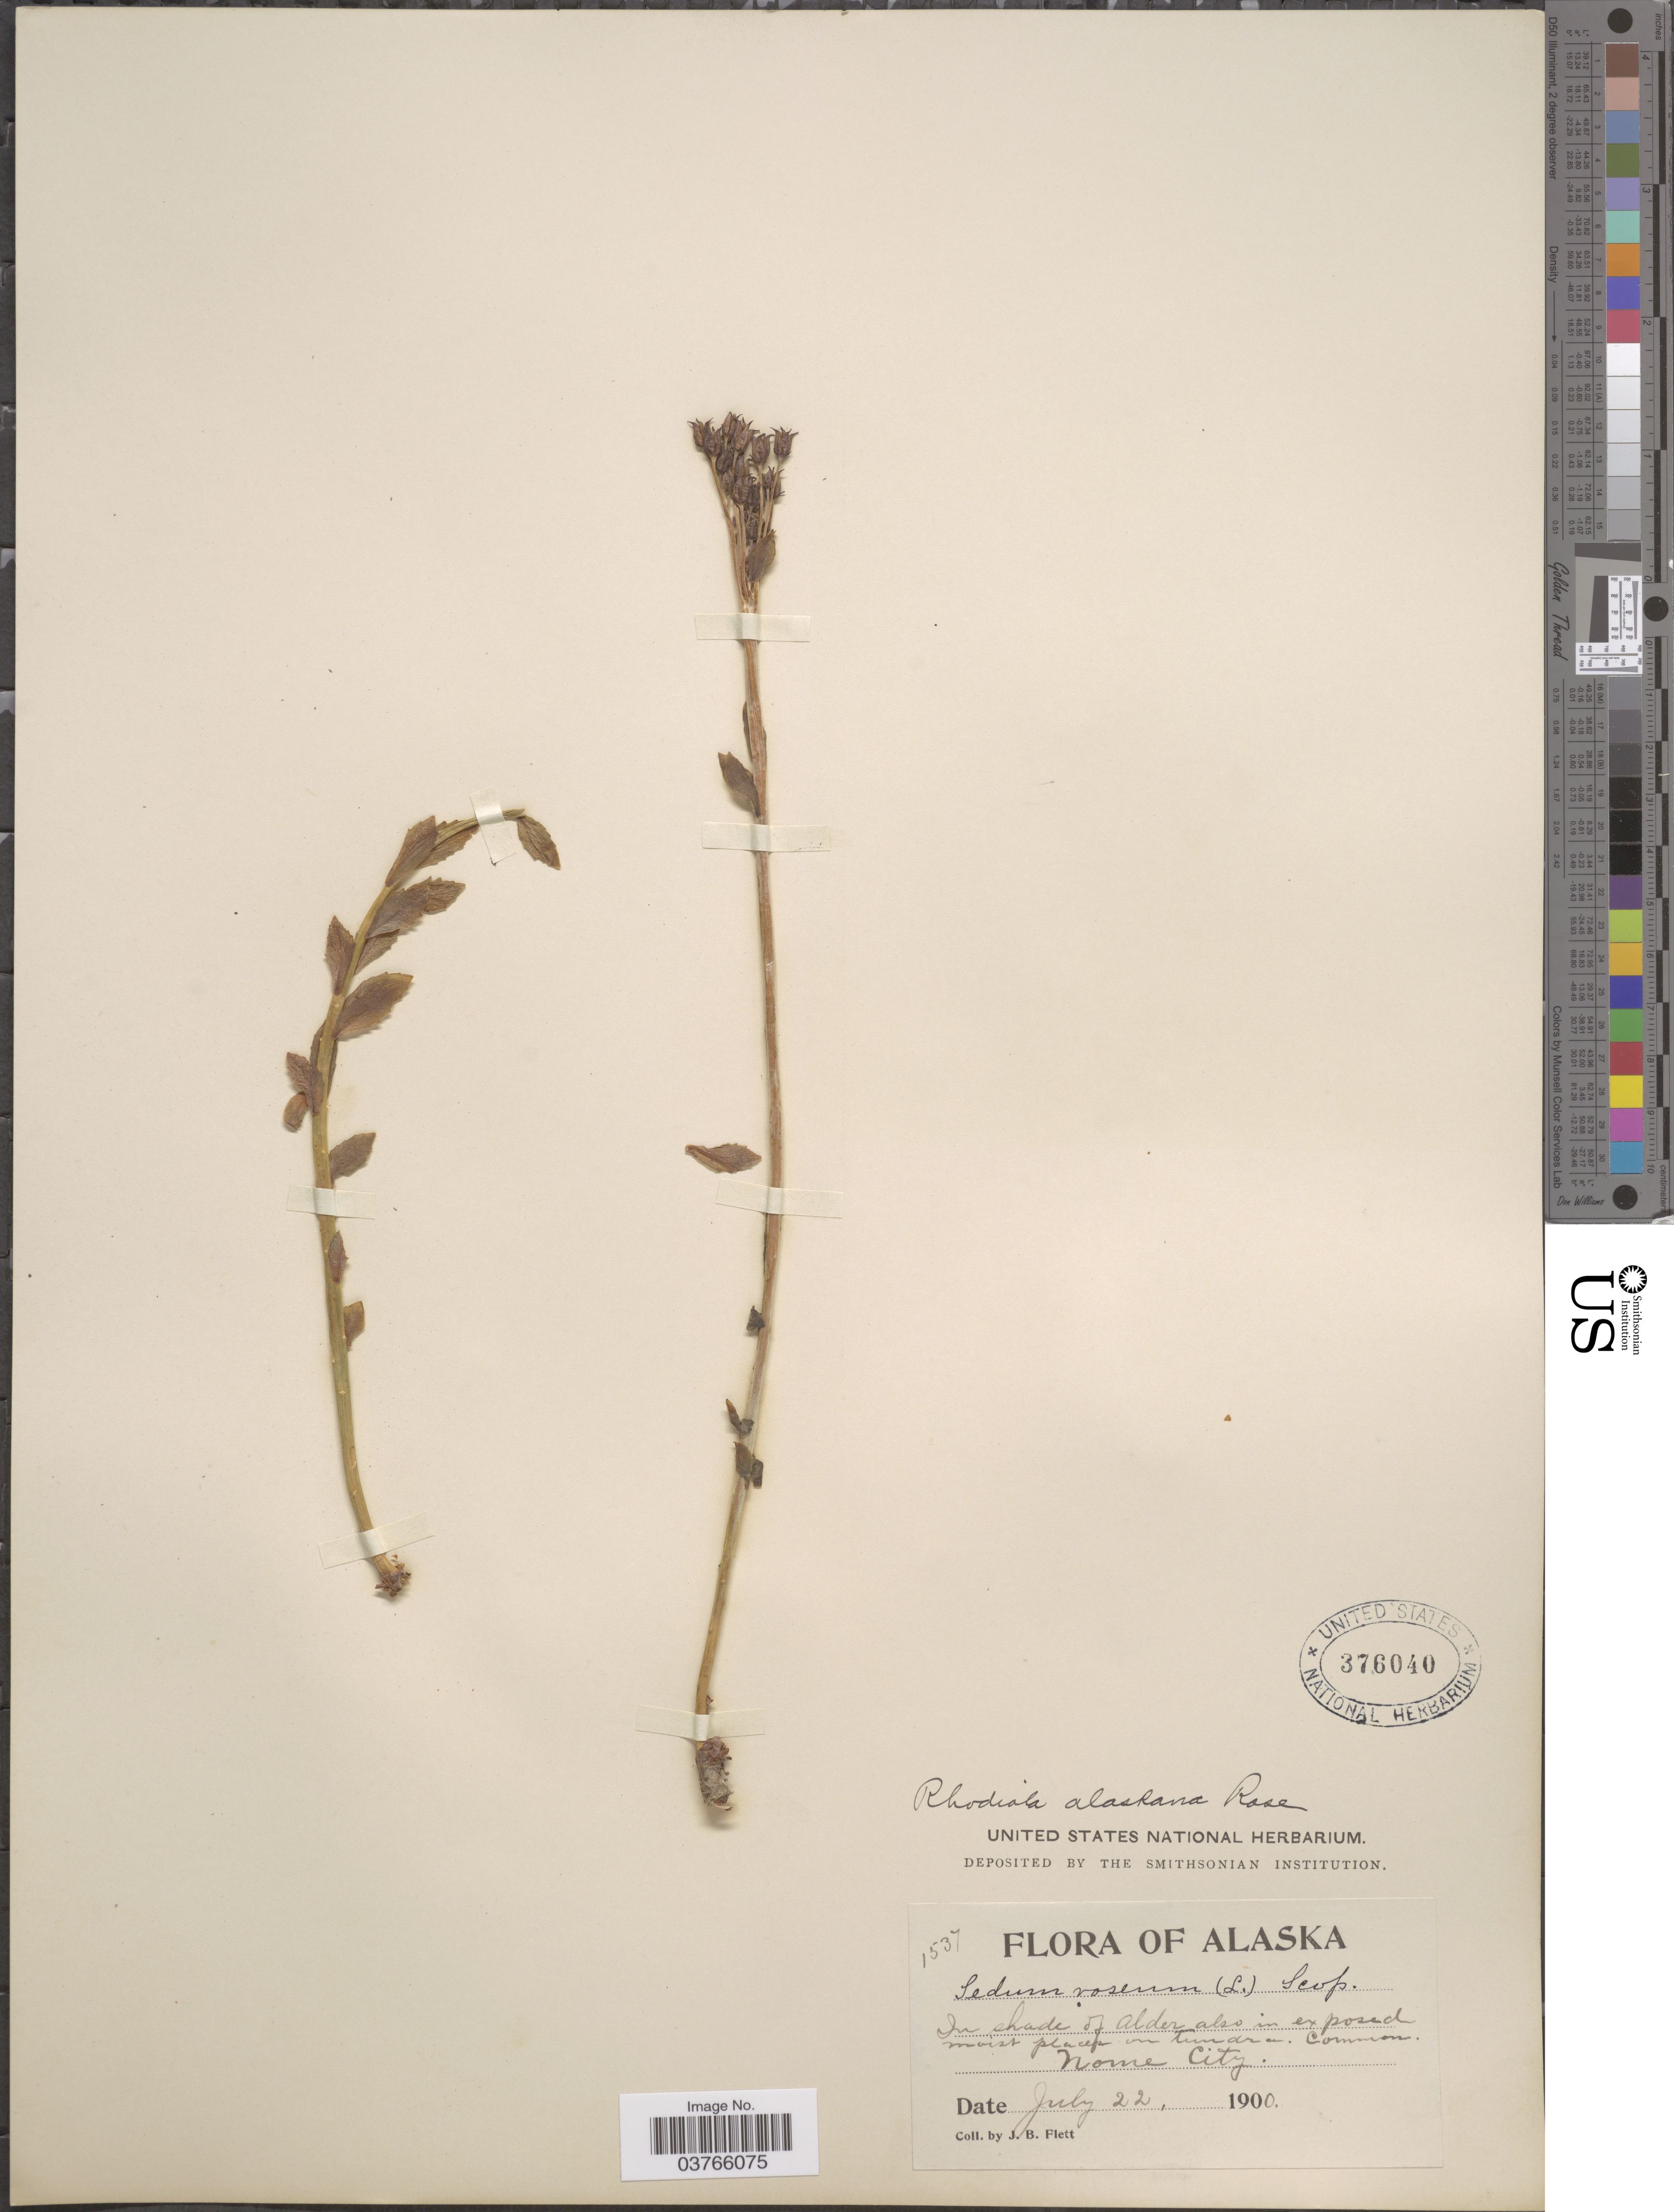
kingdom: Plantae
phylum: Tracheophyta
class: Magnoliopsida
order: Saxifragales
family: Crassulaceae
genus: Rhodiola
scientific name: Rhodiola integrifolia subsp. integrifolia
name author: Raf.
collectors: J. Flett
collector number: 1537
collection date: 1900-07-22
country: United States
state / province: Alaska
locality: Nome City.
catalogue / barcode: US 376040